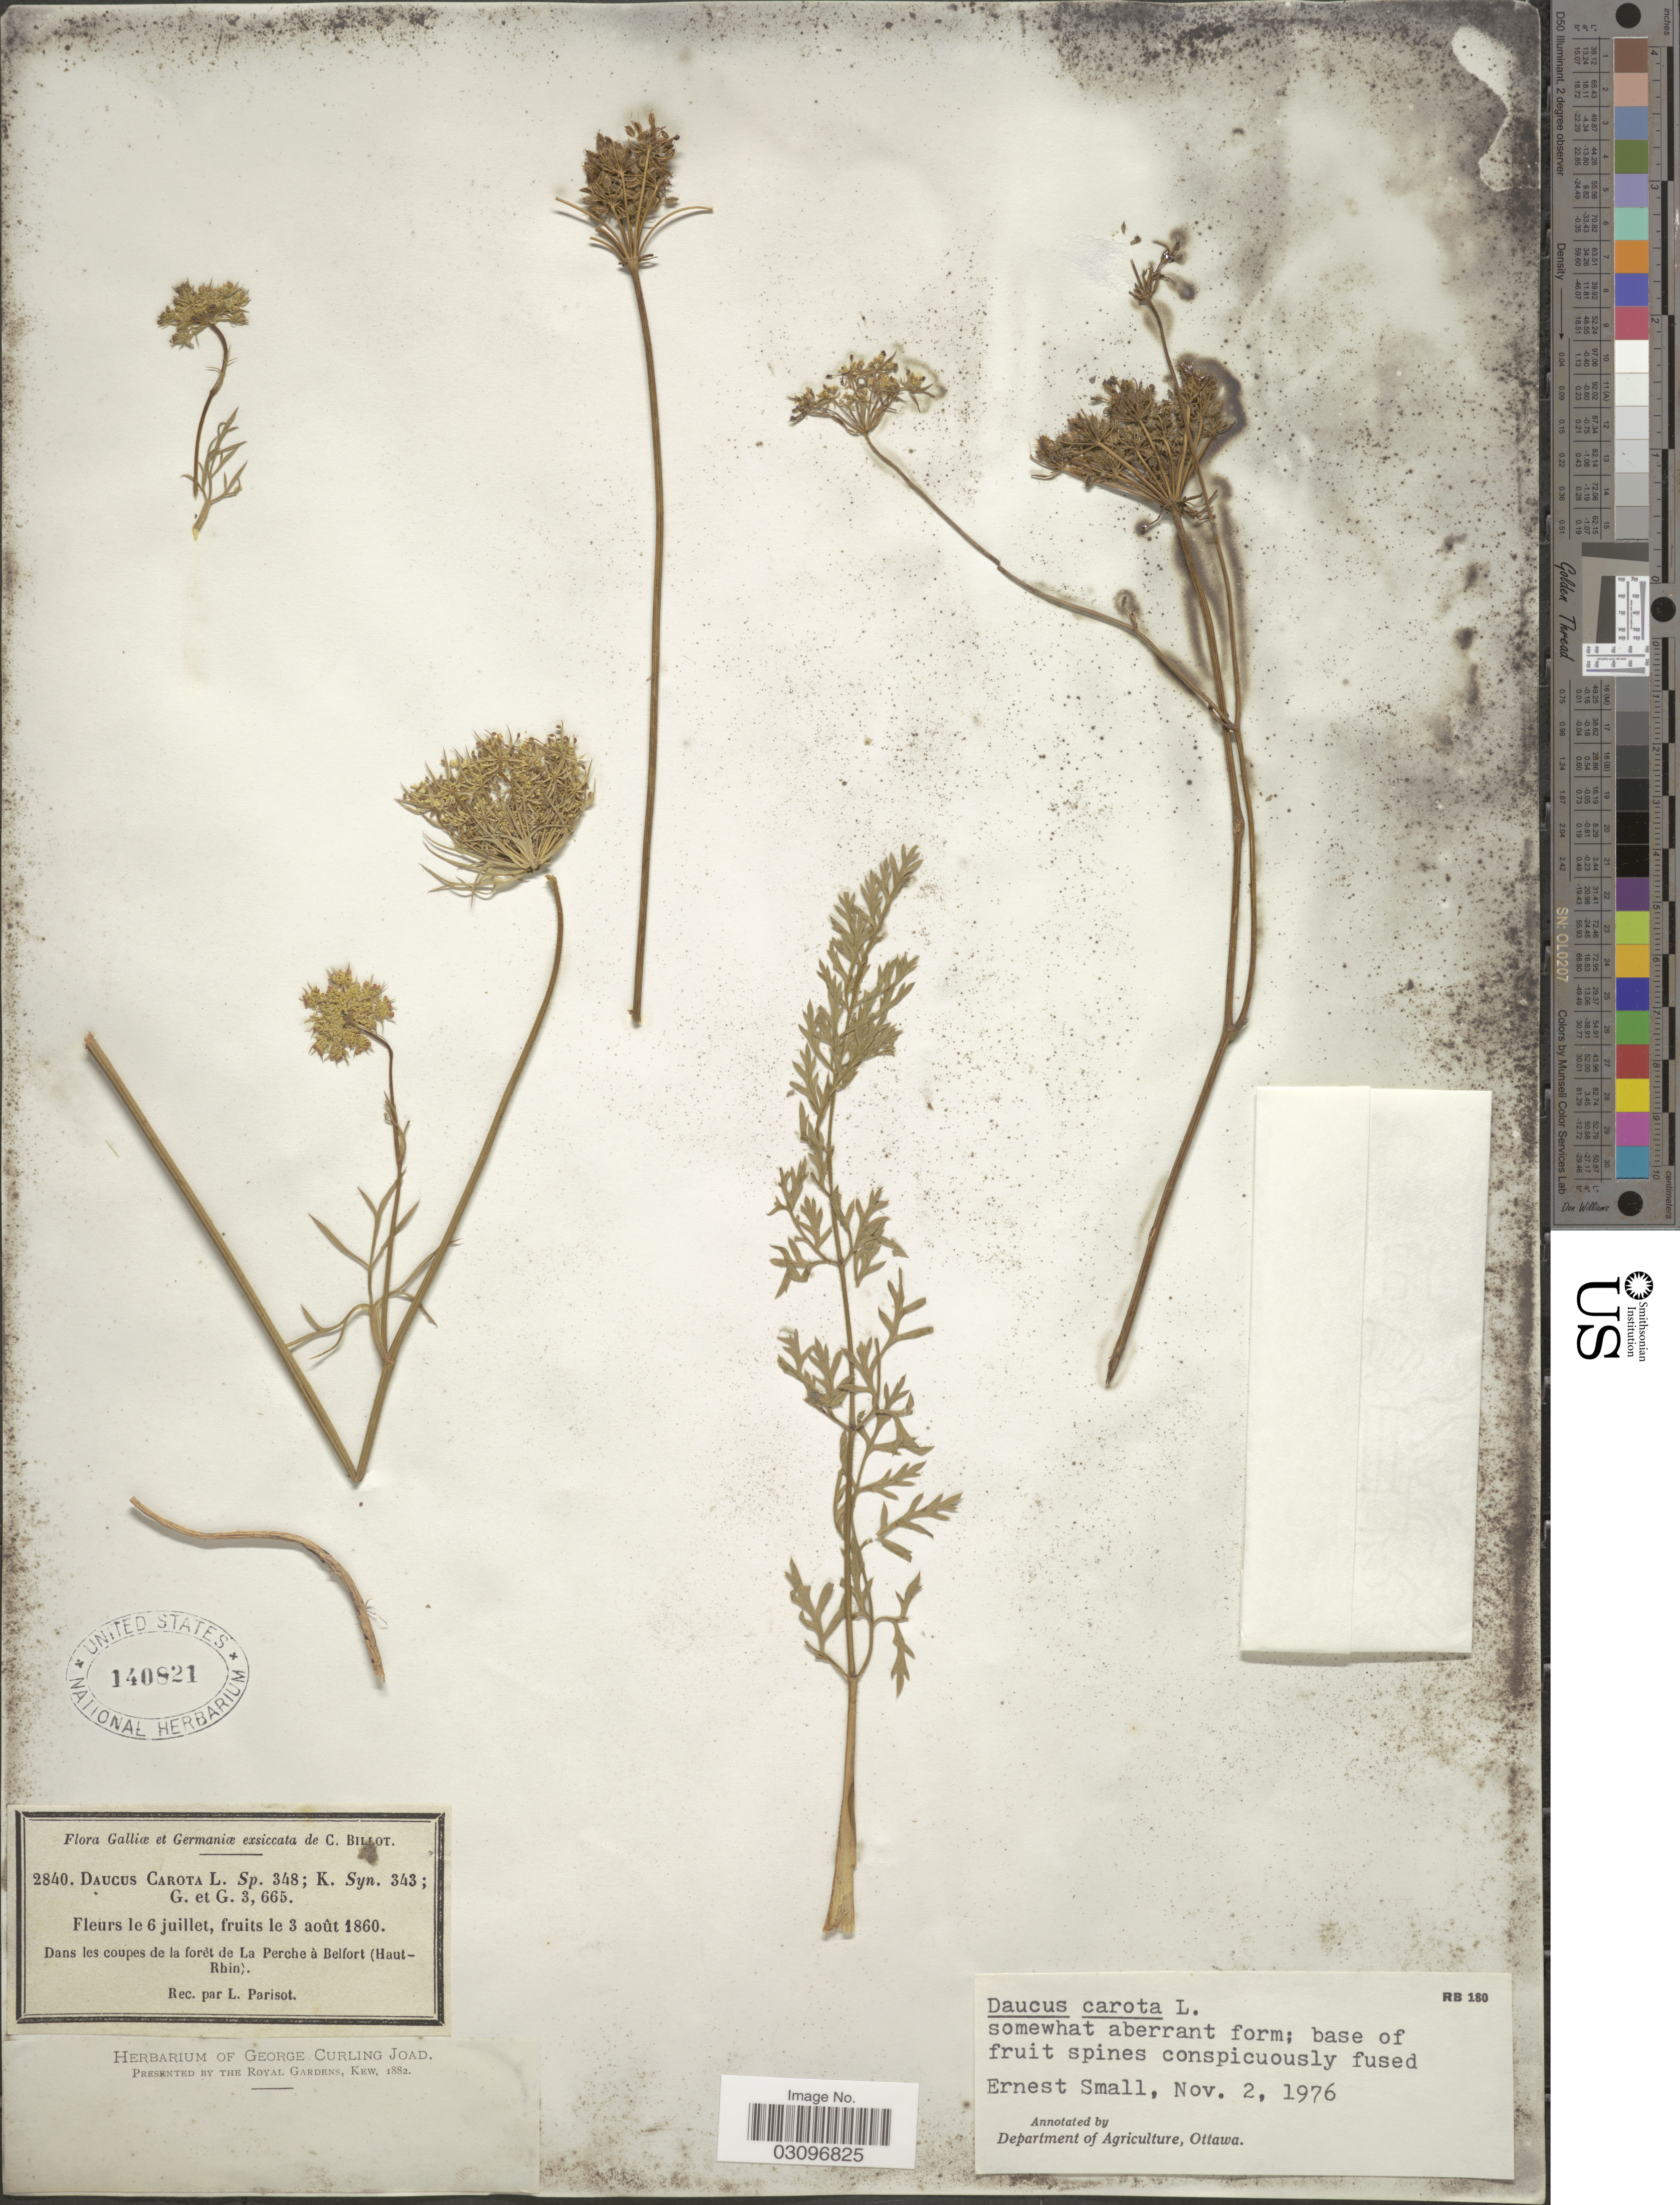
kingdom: Plantae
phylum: Tracheophyta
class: Magnoliopsida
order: Apiales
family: Apiaceae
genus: Daucus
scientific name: Daucus carota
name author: L.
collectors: L. Parisot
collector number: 2840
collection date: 1860-07-06/1860-08-03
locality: Galliæ et Germaniæ. Dans les coupes de la forêt de La Perche à Belfort (Haut-Rhin).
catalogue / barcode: US 140821